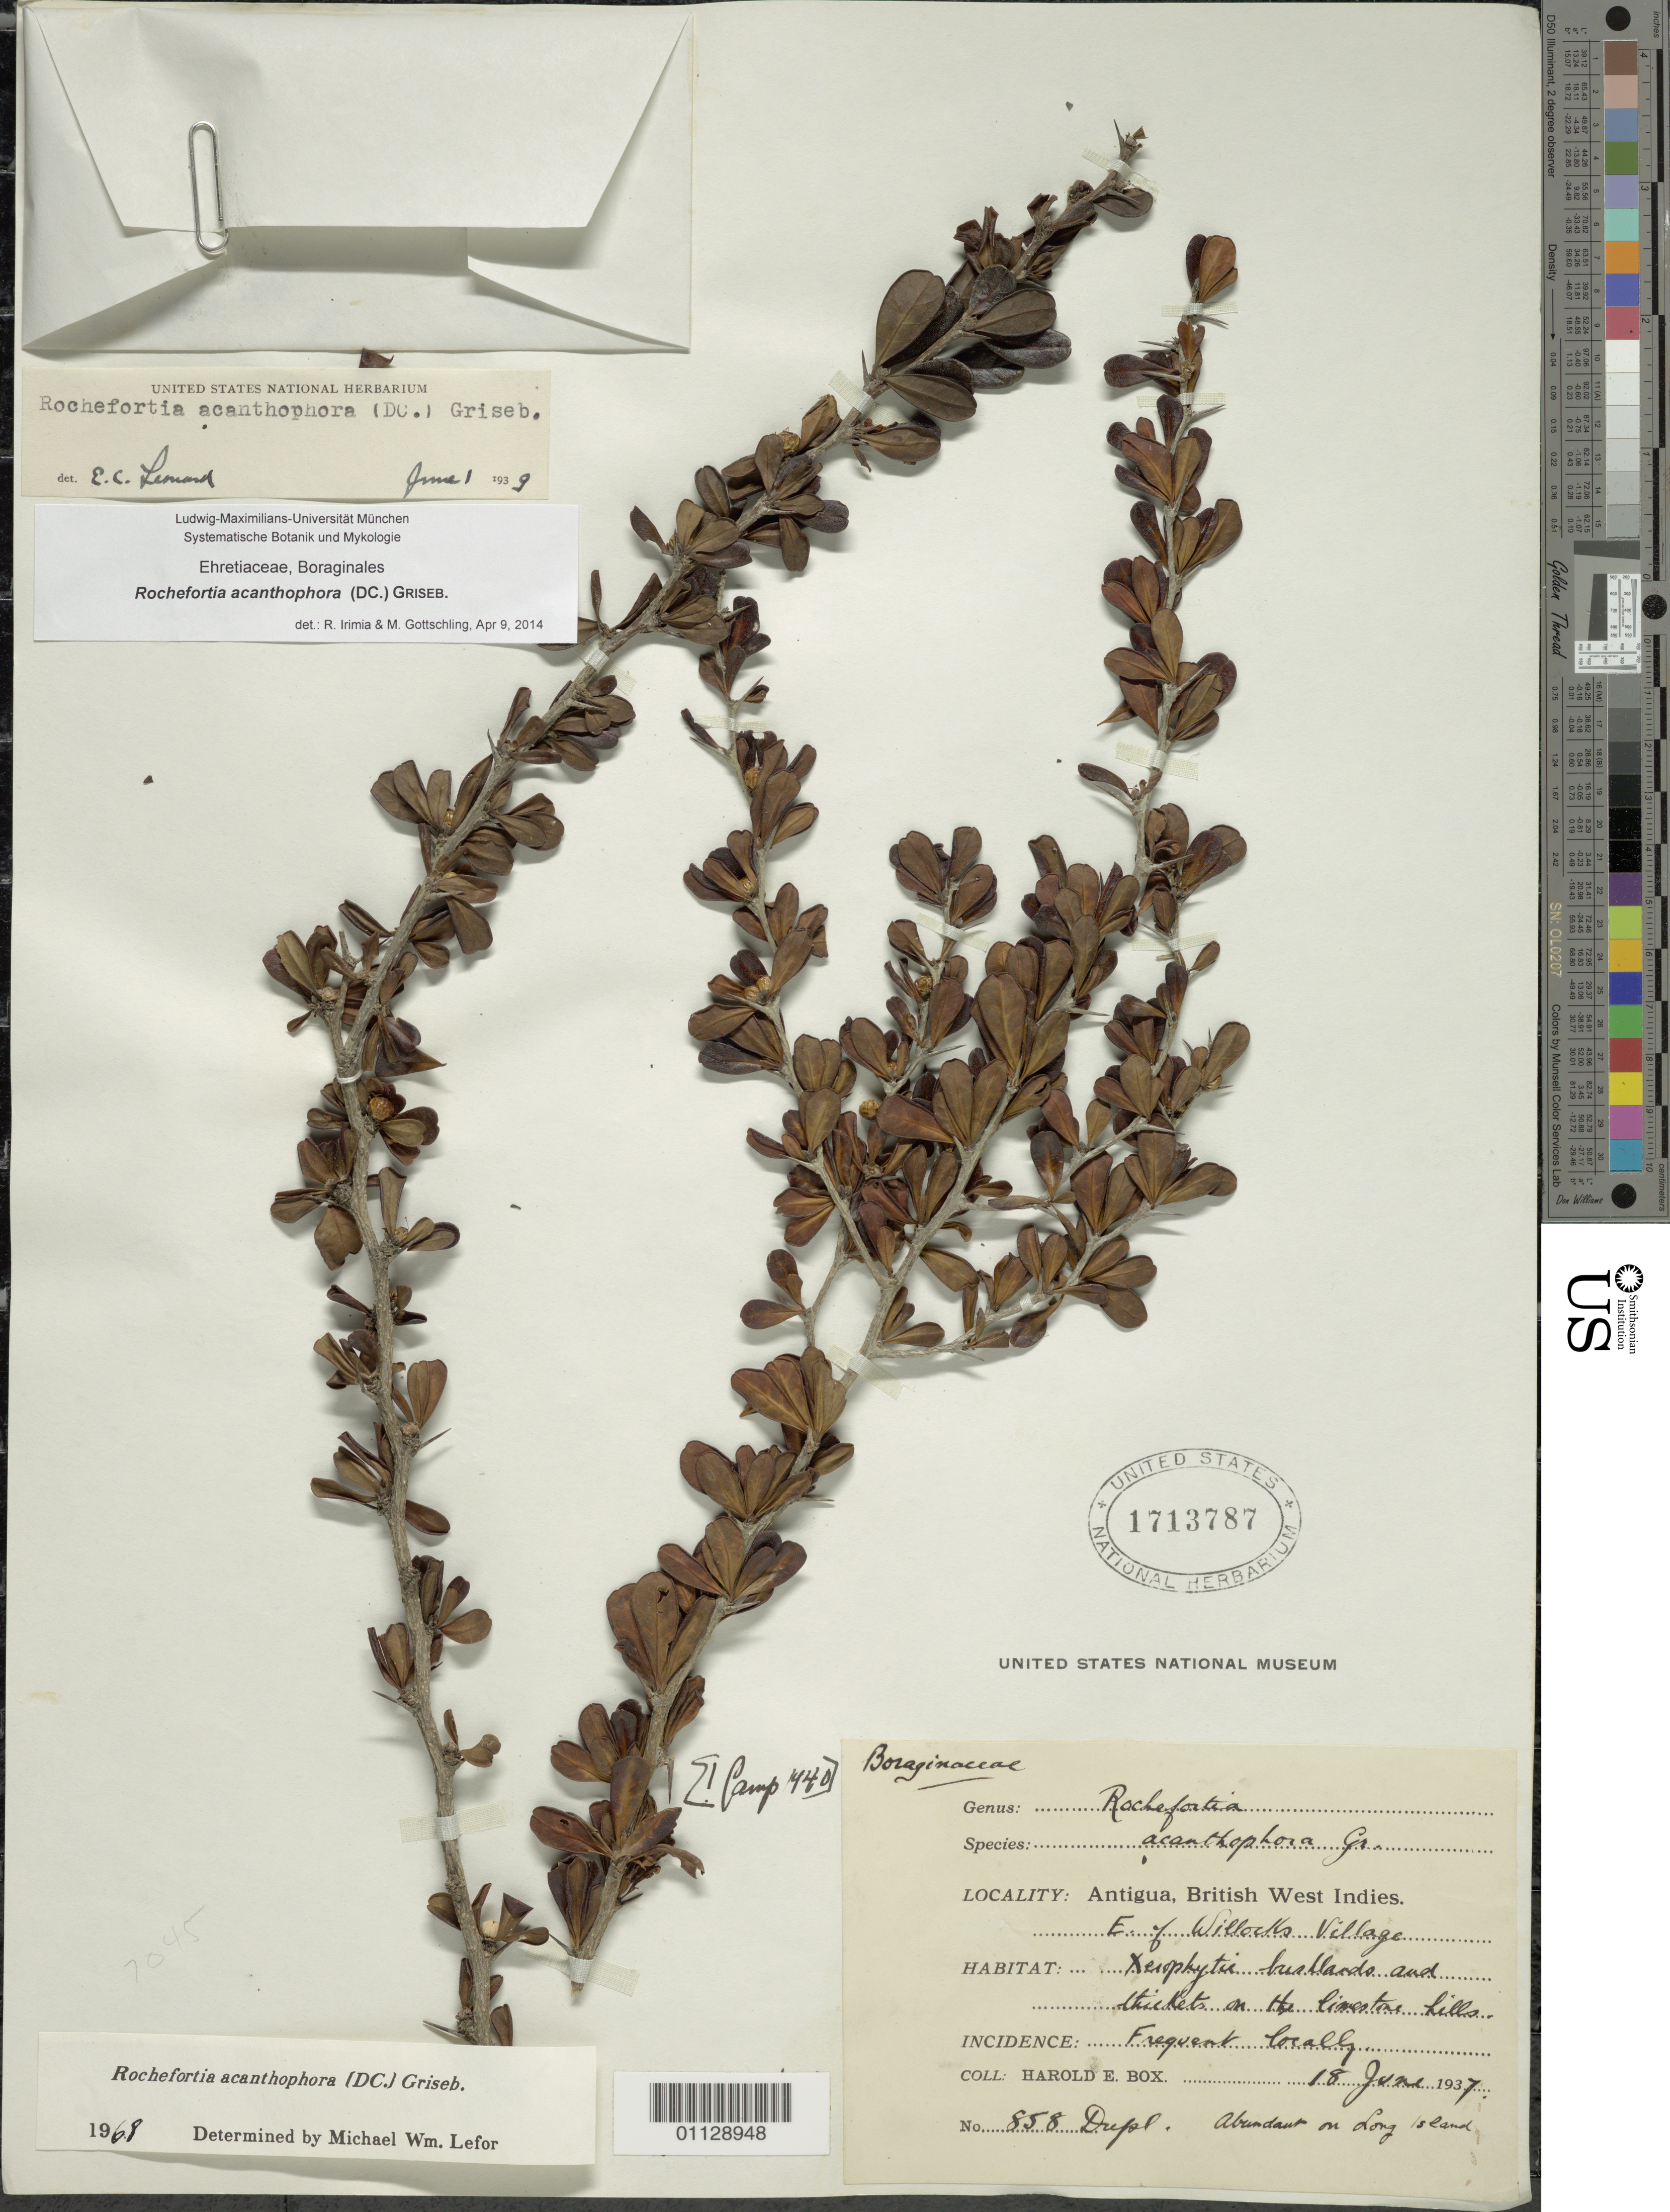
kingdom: Plantae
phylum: Tracheophyta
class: Magnoliopsida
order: Boraginales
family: Ehretiaceae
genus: Rochefortia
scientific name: Rochefortia acanthophora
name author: (DC.) Griseb.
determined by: Irimia, R.; Gottschling, M.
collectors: H. E. Box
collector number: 858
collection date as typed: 18 Jun 1937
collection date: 1937-06-18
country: Antigua and Barbuda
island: Antigua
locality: Antigua, British West Indies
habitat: Xerophytic bushlands and thickets on the limestone hills. Frequent locally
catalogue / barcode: US 1713787